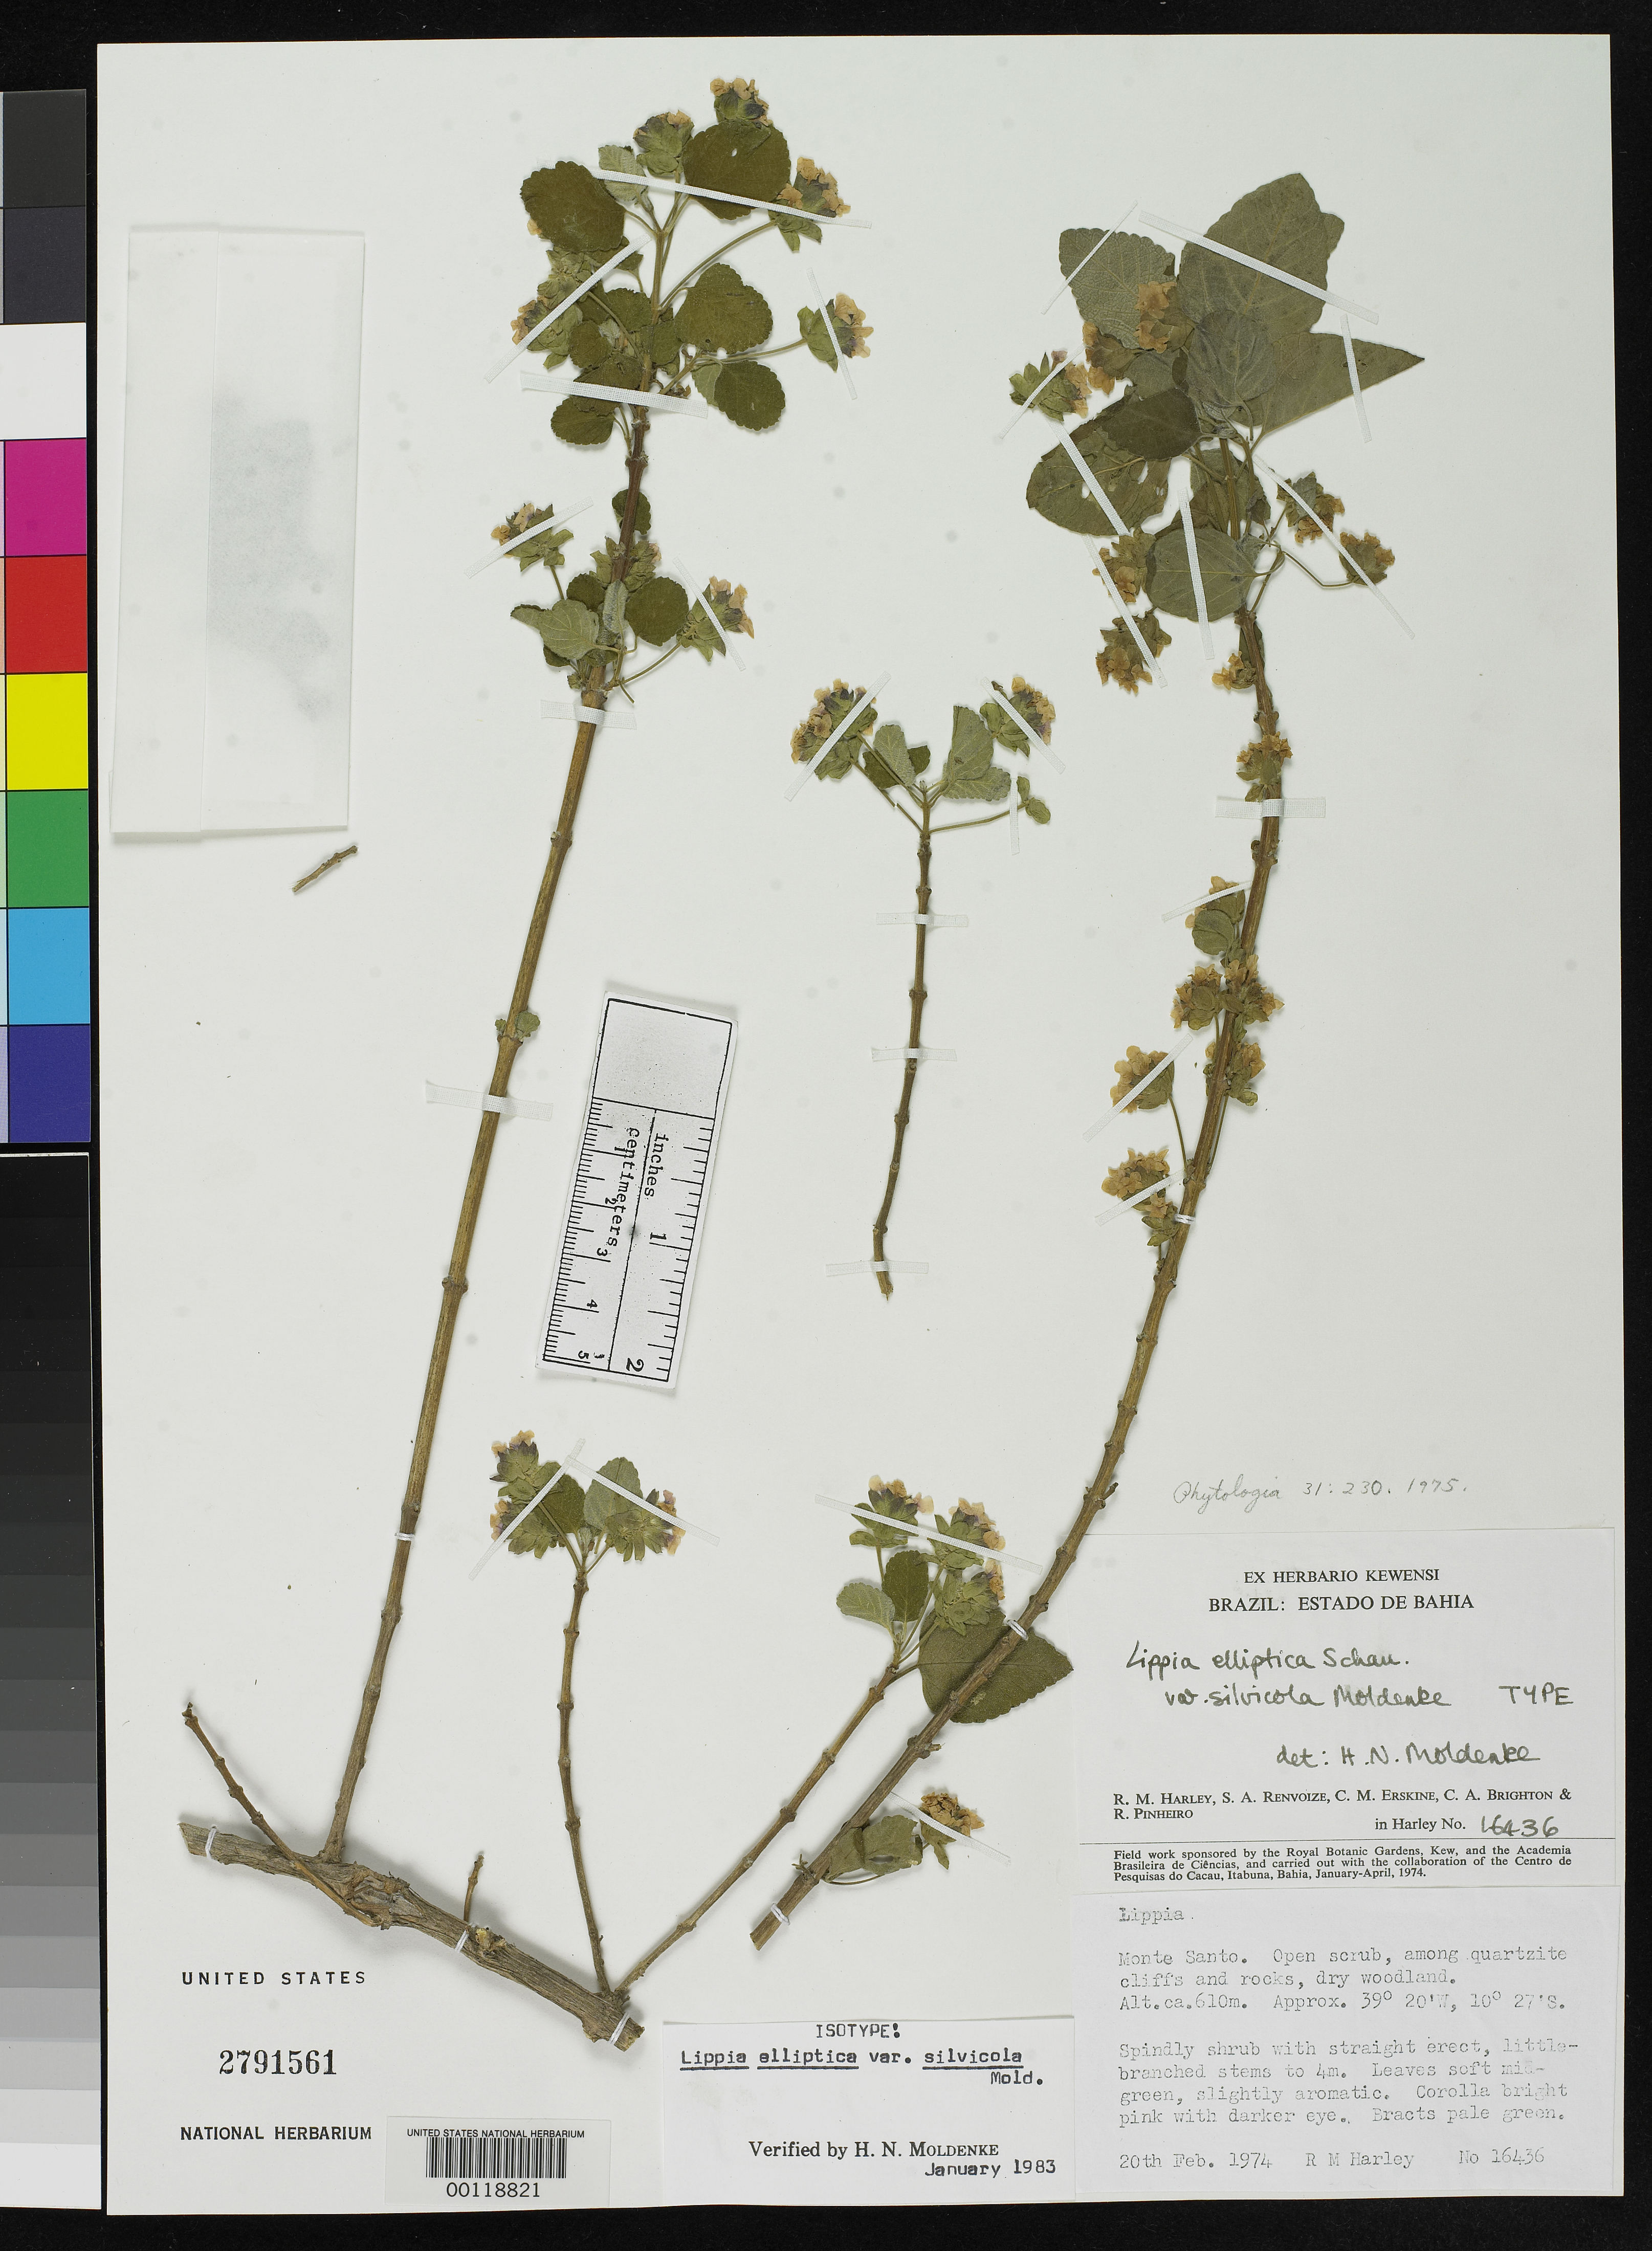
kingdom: Plantae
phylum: Tracheophyta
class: Magnoliopsida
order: Lamiales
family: Verbenaceae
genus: Lippia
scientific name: Lippia elliptica var. silvicola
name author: Moldenke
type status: Isotype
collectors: R. M. Harley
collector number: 16436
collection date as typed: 20 Feb 1974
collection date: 1974-02-20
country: Brazil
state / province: Bahia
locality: Monte Santo.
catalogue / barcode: US 2791561